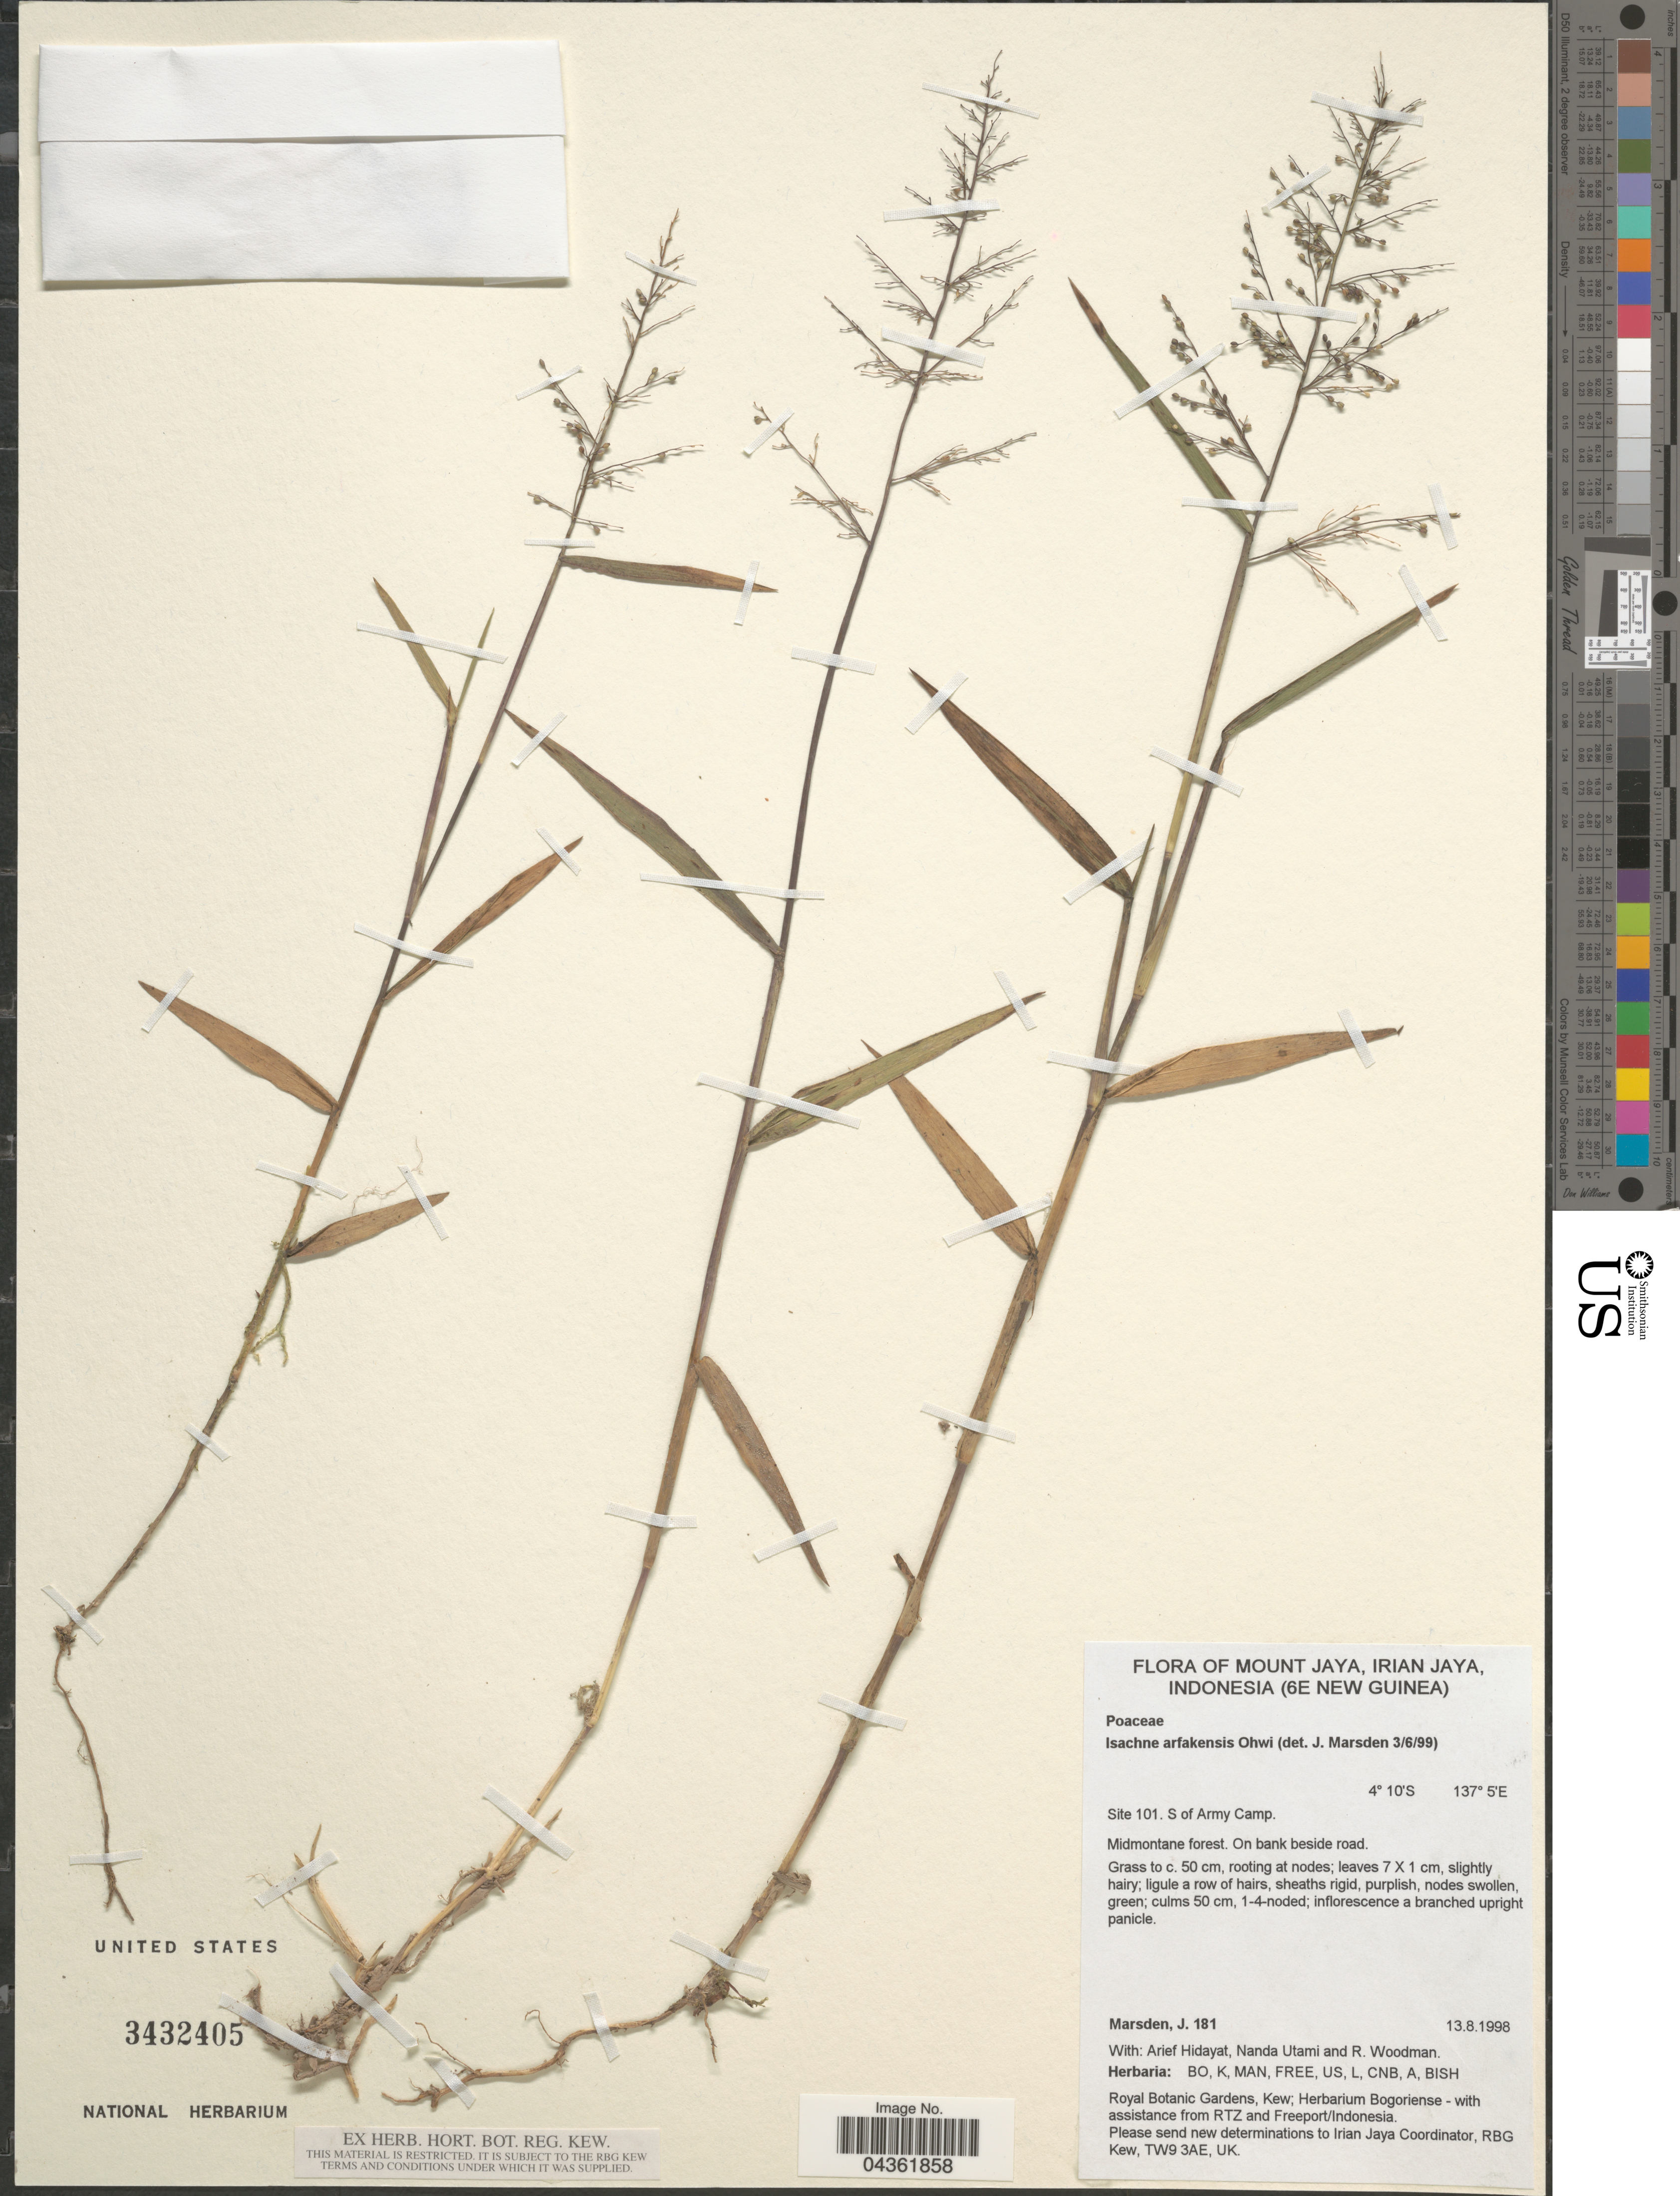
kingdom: Plantae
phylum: Tracheophyta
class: Liliopsida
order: Poales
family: Poaceae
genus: Isachne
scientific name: Isachne arfakensis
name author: Ohwi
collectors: J. Marsden, A. Hidayat, N. Utami & R. Woodman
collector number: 181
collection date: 1998-08-13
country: Indonesia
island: New Guinea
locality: Mount Jaya, Irian Jaya, (6E New Guinea). Site 101. S of Army Camp. Midmontane forest. On bank beside road.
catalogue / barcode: US 3432405